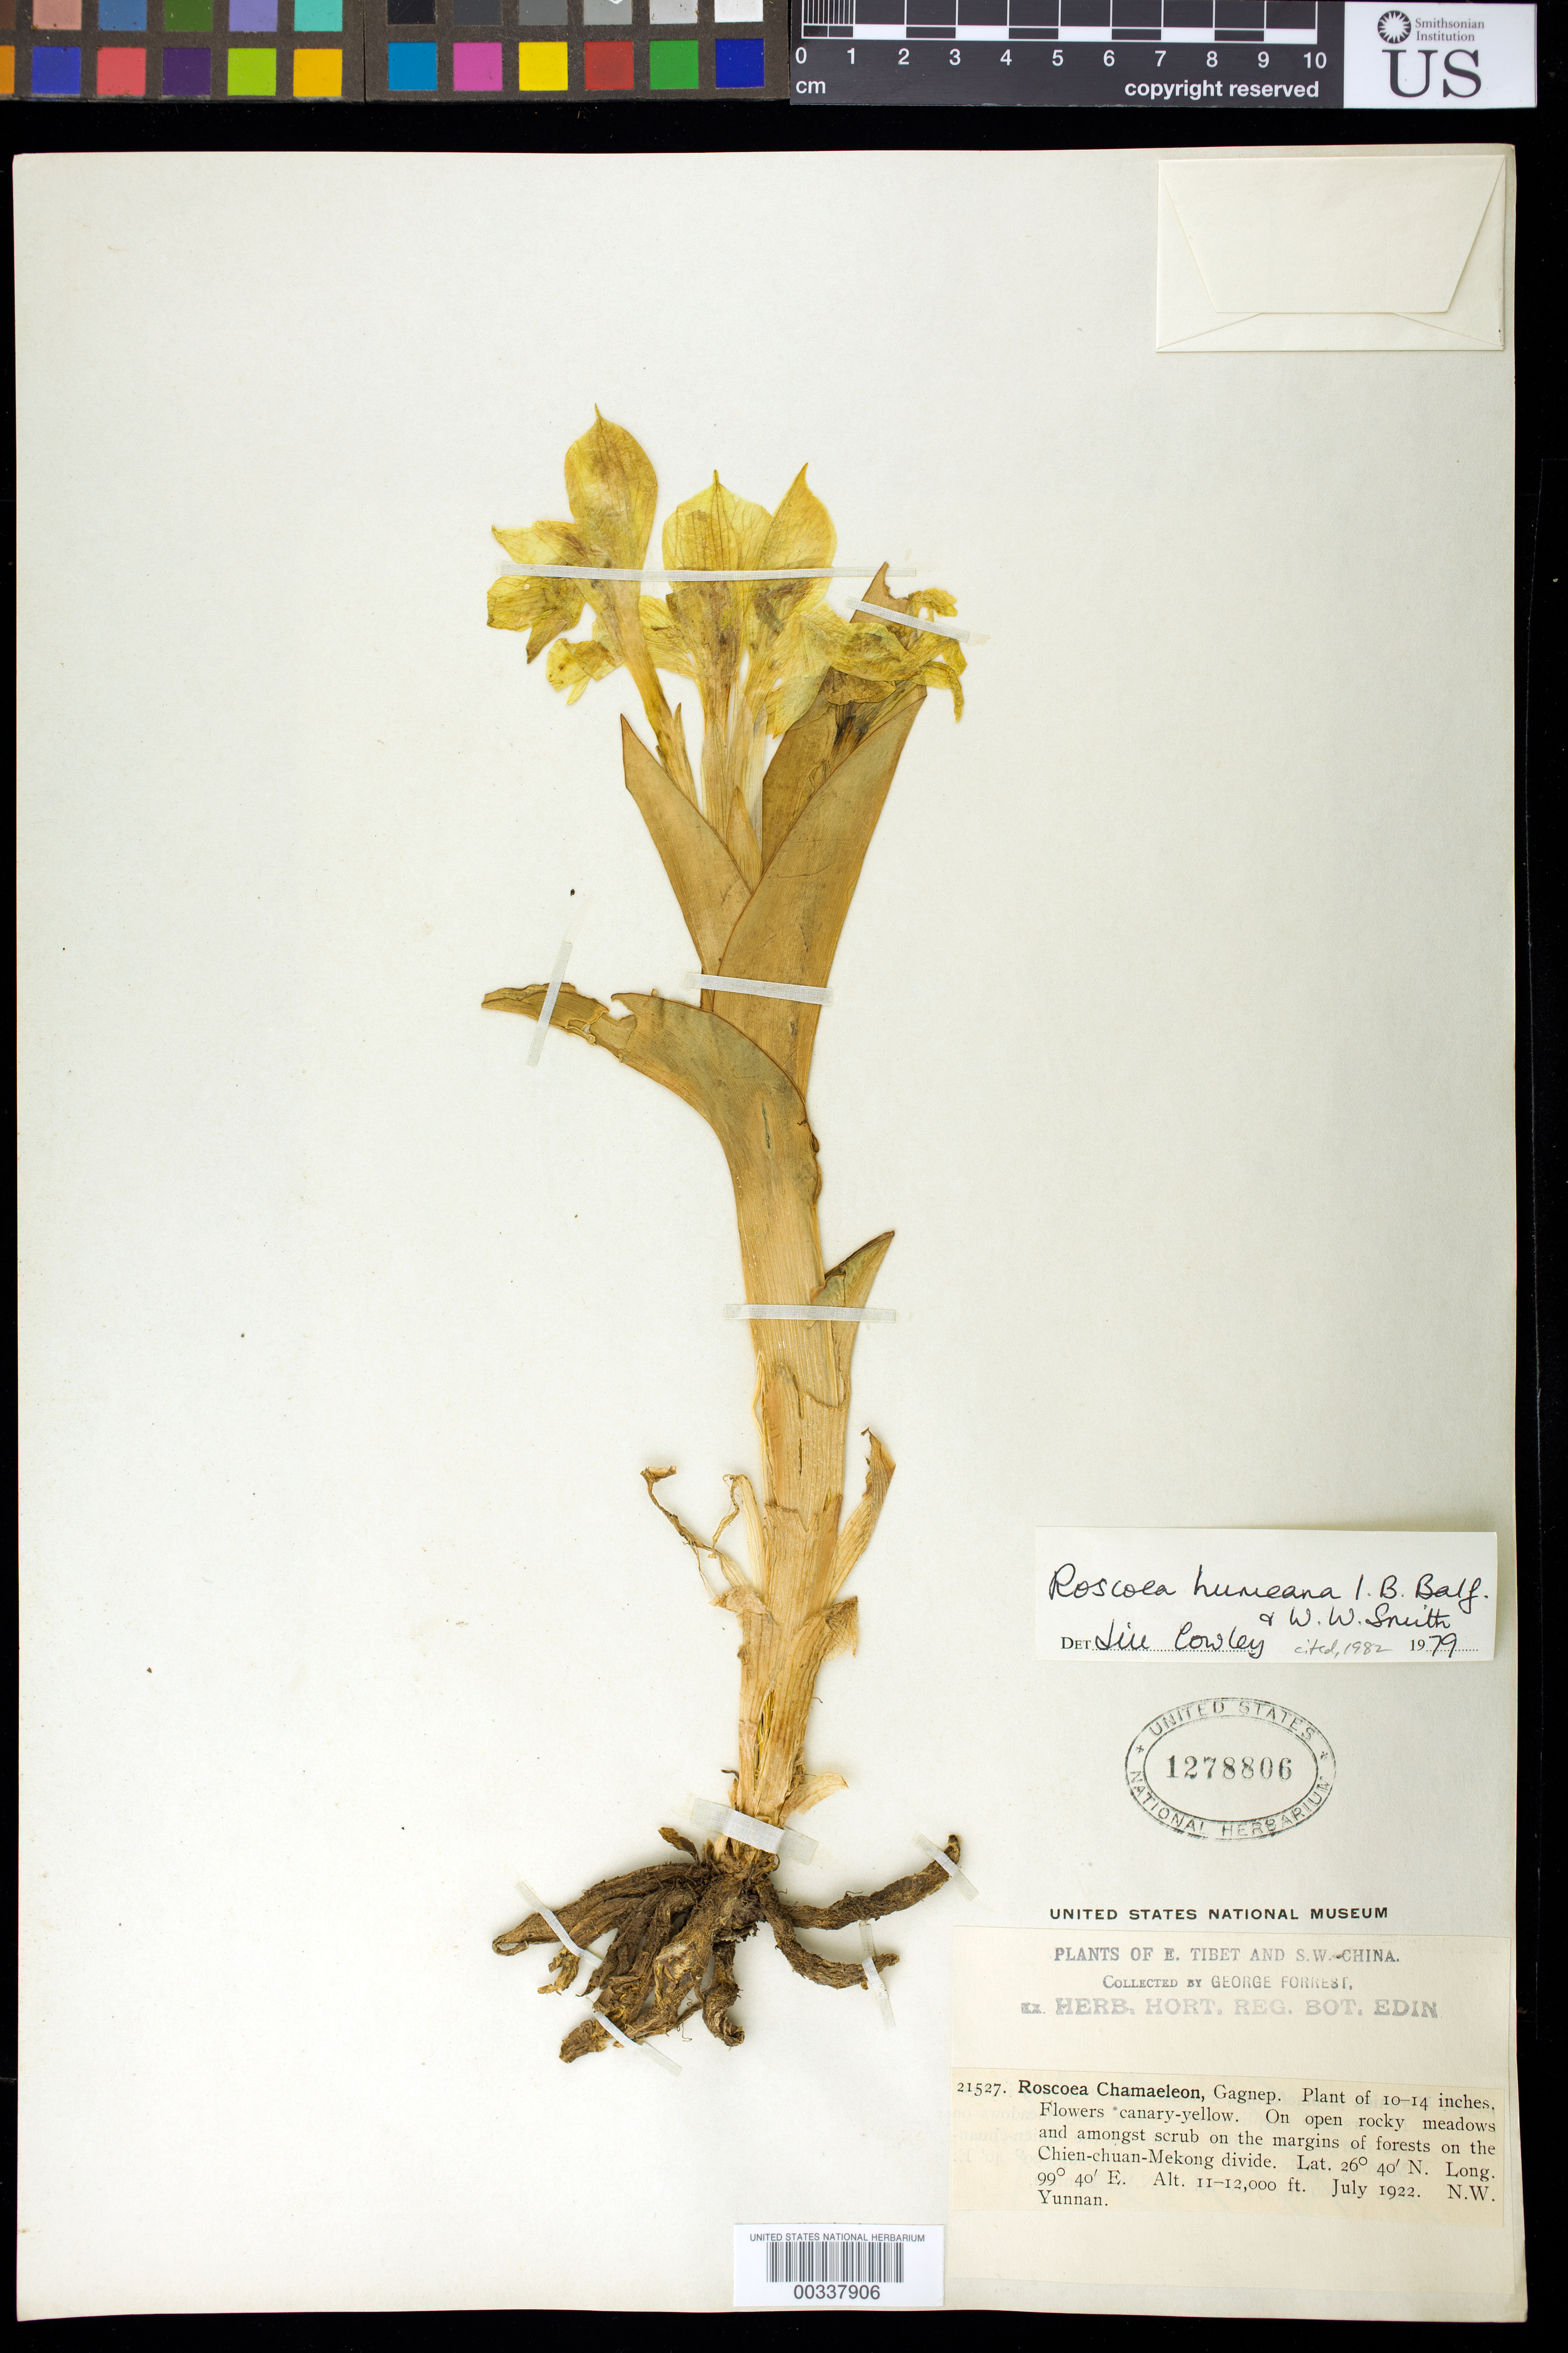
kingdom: Plantae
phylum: Tracheophyta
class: Liliopsida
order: Zingiberales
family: Zingiberaceae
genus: Roscoea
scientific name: Roscoea humeana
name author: Balf. f. & W.W. Sm.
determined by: Cowley, J.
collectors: G. Forrest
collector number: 21527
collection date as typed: Jul 1922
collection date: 1922-07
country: China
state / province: Yunnan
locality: Plants of e. tibet and s.w. china, on chien-chuan-mekong divide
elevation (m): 3353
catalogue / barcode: US 1278806